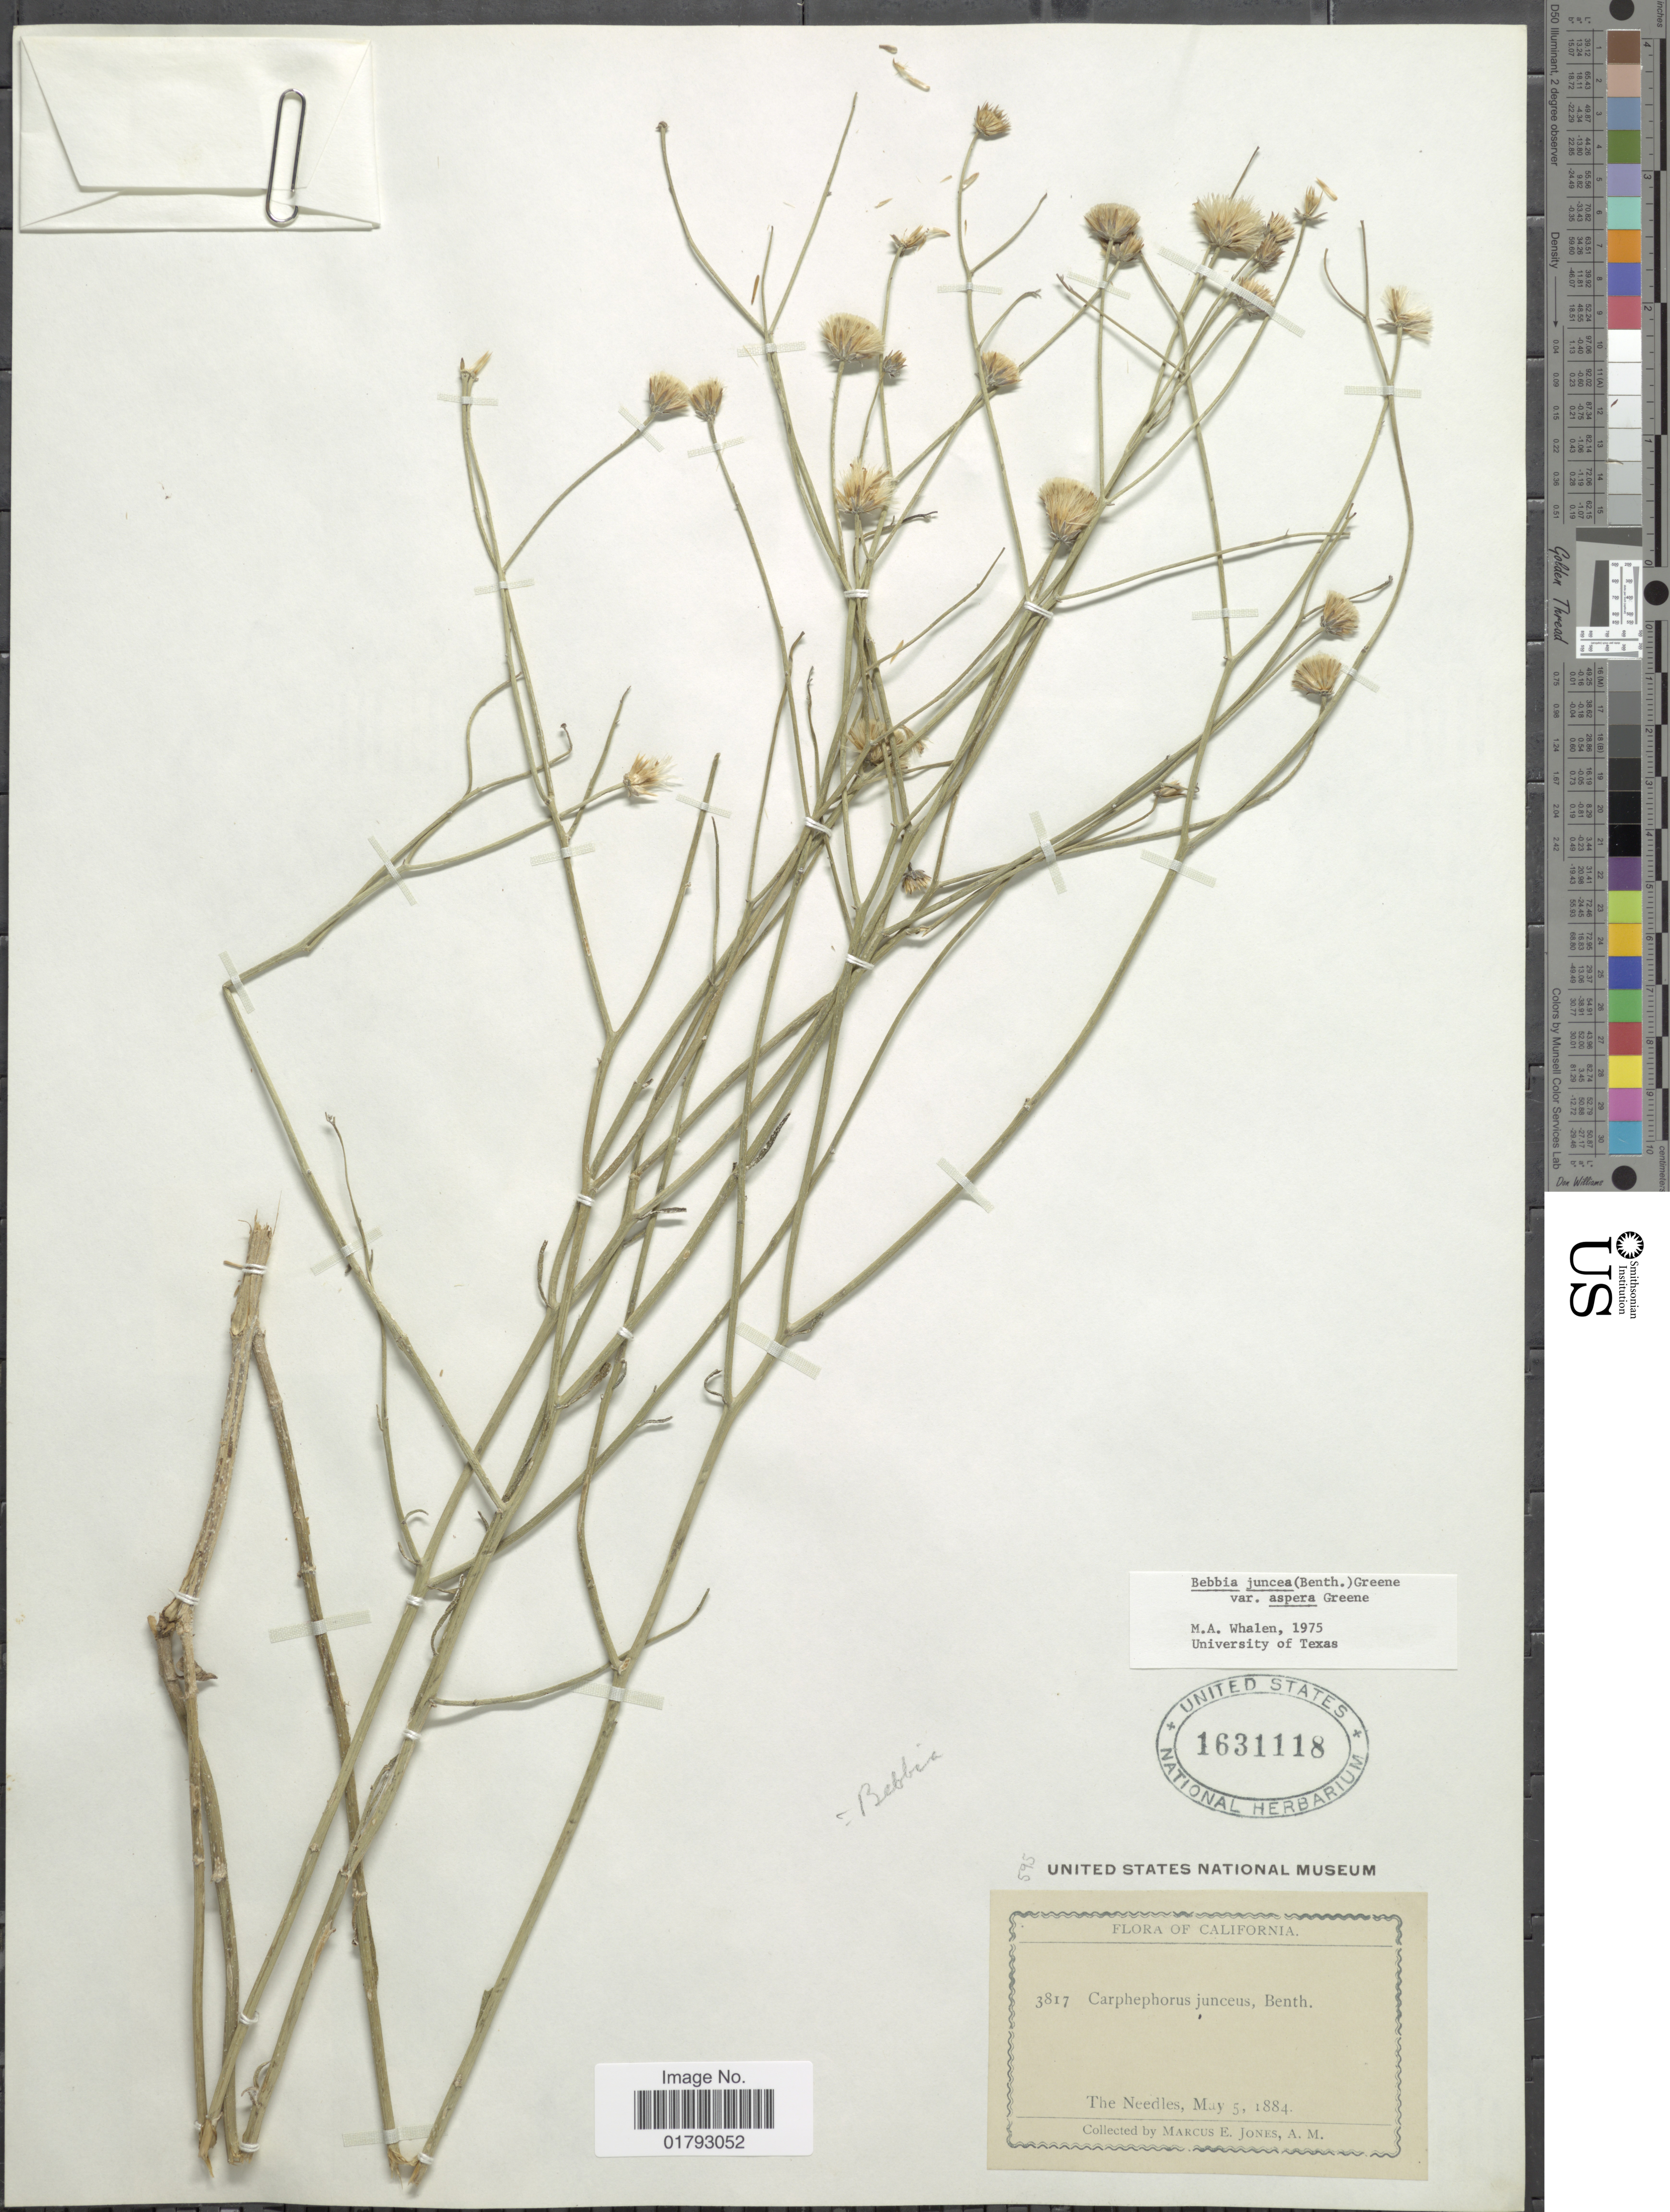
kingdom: Plantae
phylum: Tracheophyta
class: Magnoliopsida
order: Asterales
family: Asteraceae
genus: Bebbia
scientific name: Bebbia juncea var. aspera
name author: Greene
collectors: M. E. Jones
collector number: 3817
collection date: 1884-05-05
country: United States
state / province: California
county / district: San Bernardino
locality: The Needles.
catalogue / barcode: US 1631118